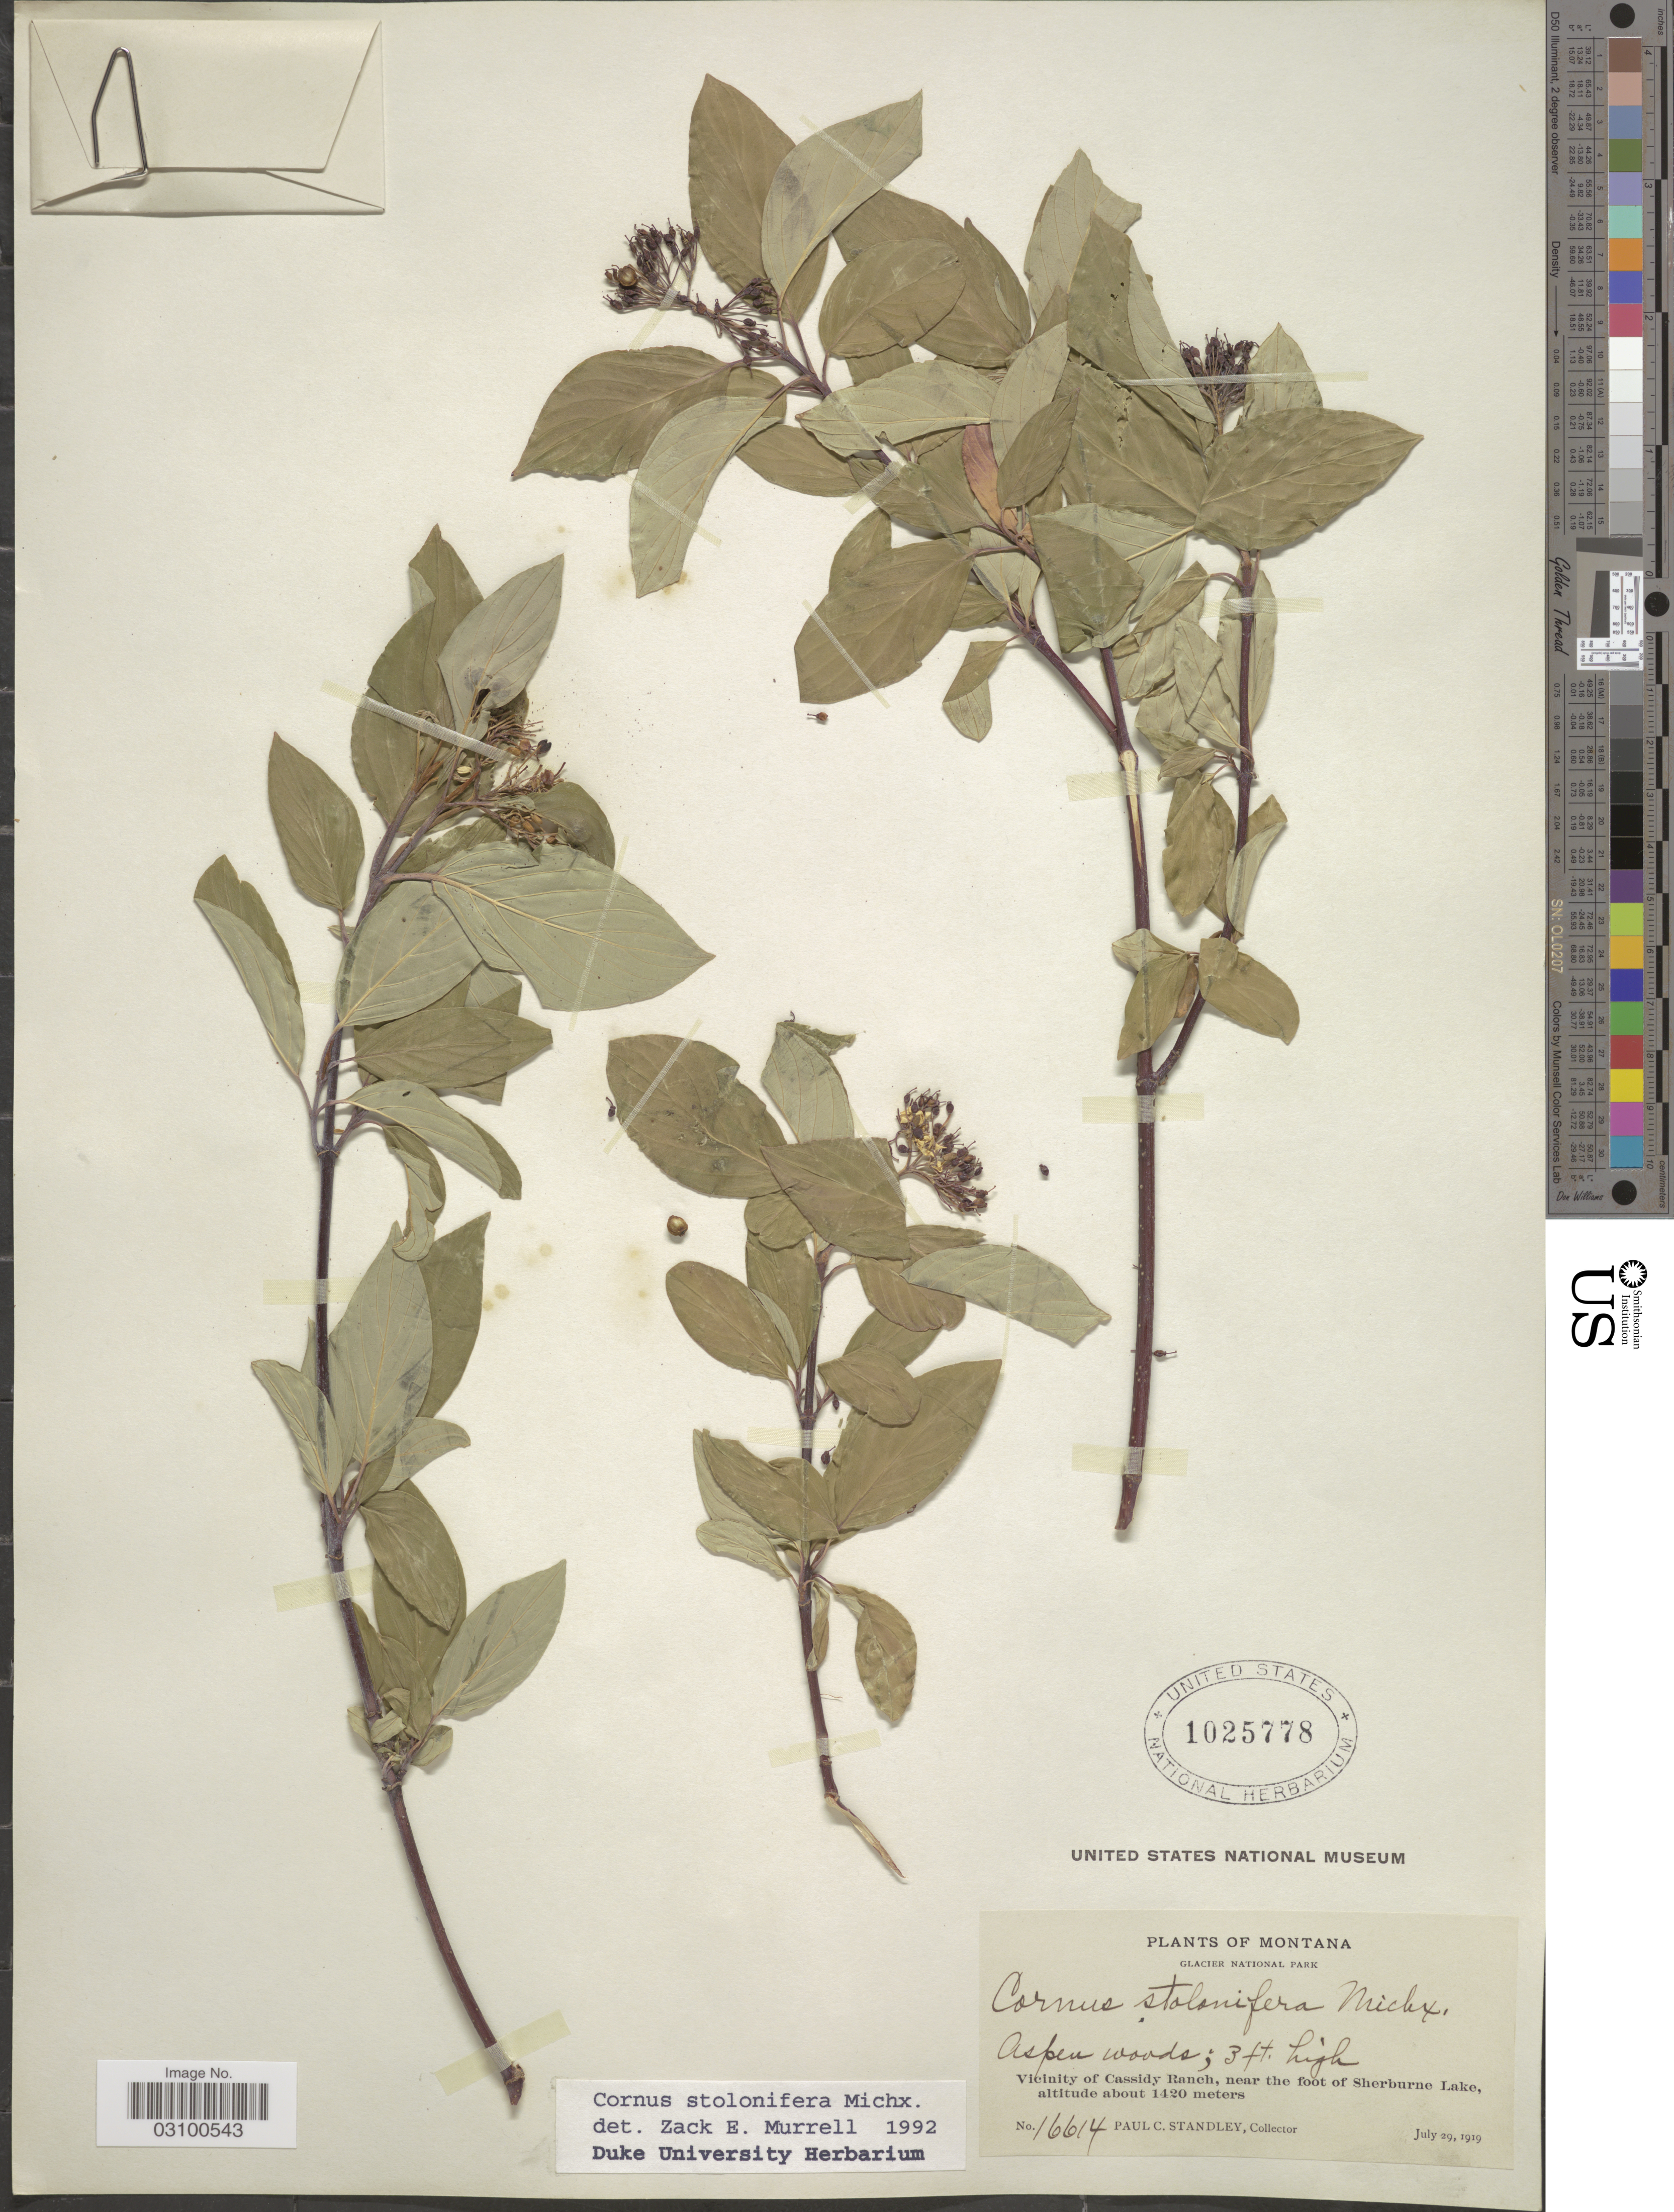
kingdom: Plantae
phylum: Tracheophyta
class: Magnoliopsida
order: Cornales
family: Cornaceae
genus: Cornus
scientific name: Cornus sericea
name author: L.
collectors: P. C. Standley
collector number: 16614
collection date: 1919-07-29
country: United States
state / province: Montana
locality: Glacier National Park. Vicinity of Cassidy Ranch, near the foot of Sherburne Lake.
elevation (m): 1420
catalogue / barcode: US 1025778